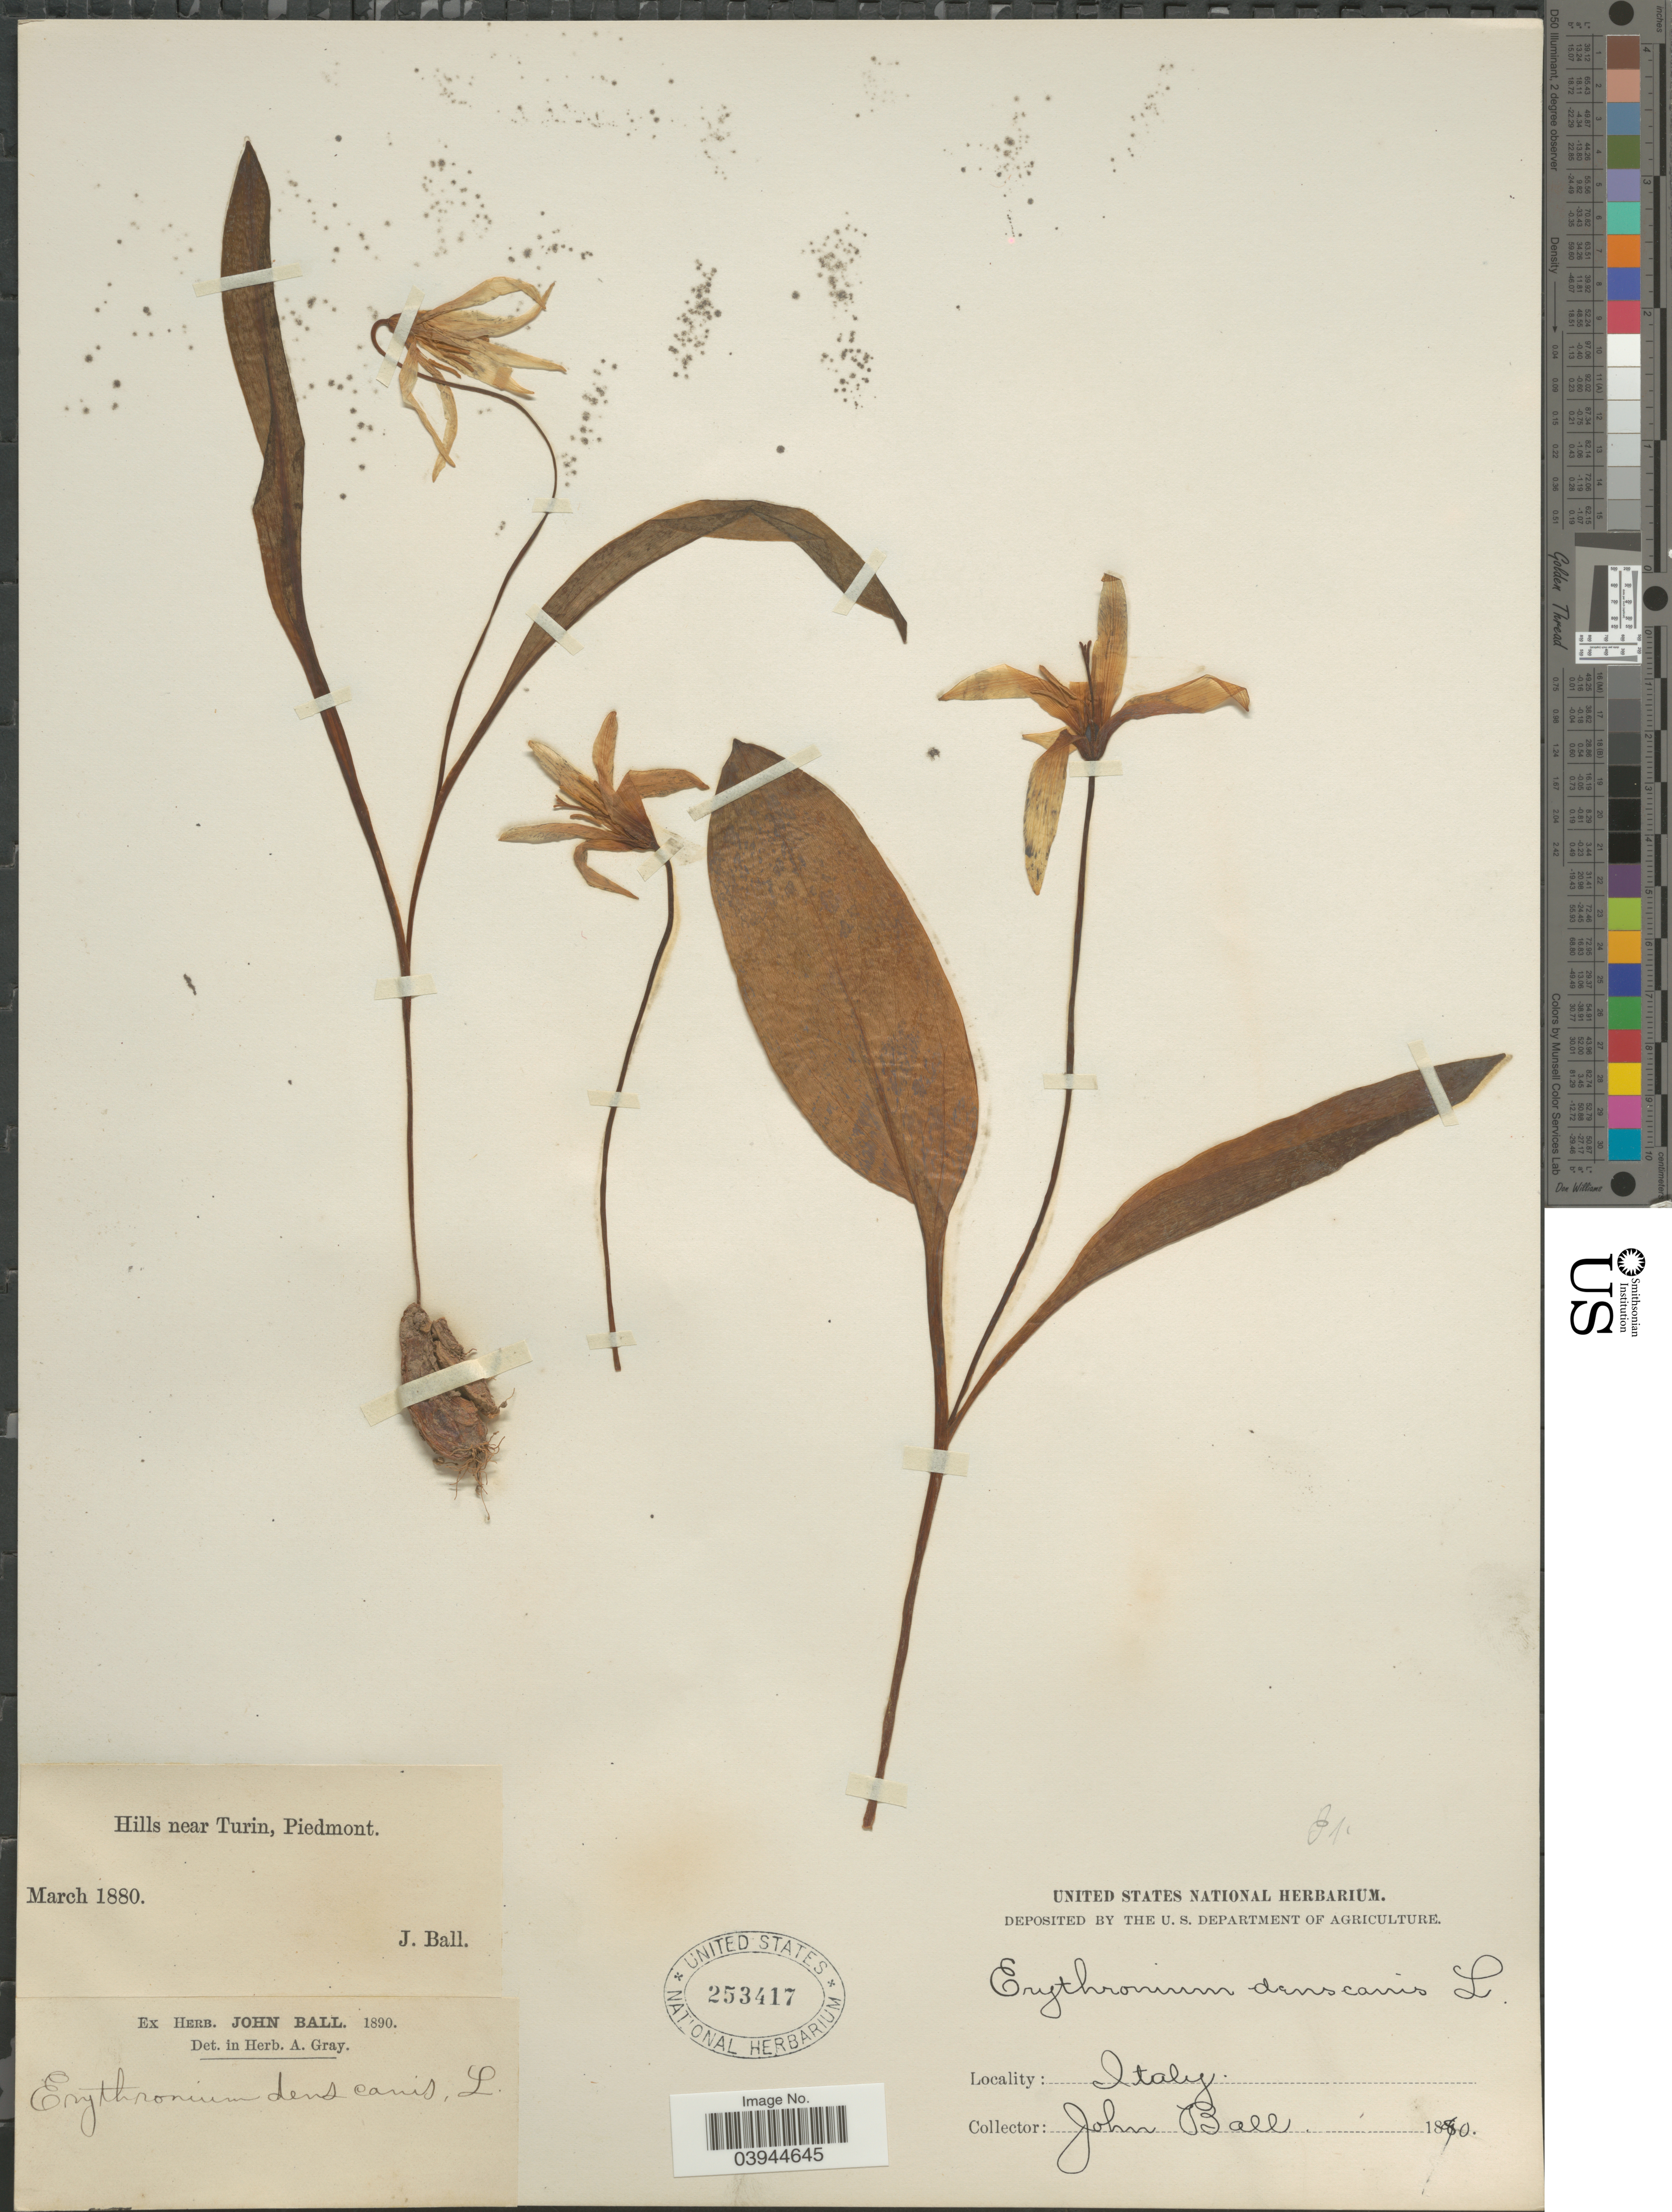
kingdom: Plantae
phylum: Tracheophyta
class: Liliopsida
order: Liliales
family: Liliaceae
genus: Erythronium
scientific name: Erythronium dens-canis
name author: L.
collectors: J. Ball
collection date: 1880-03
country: Italy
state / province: Piedmont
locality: Hills near Turin.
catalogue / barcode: US 253417